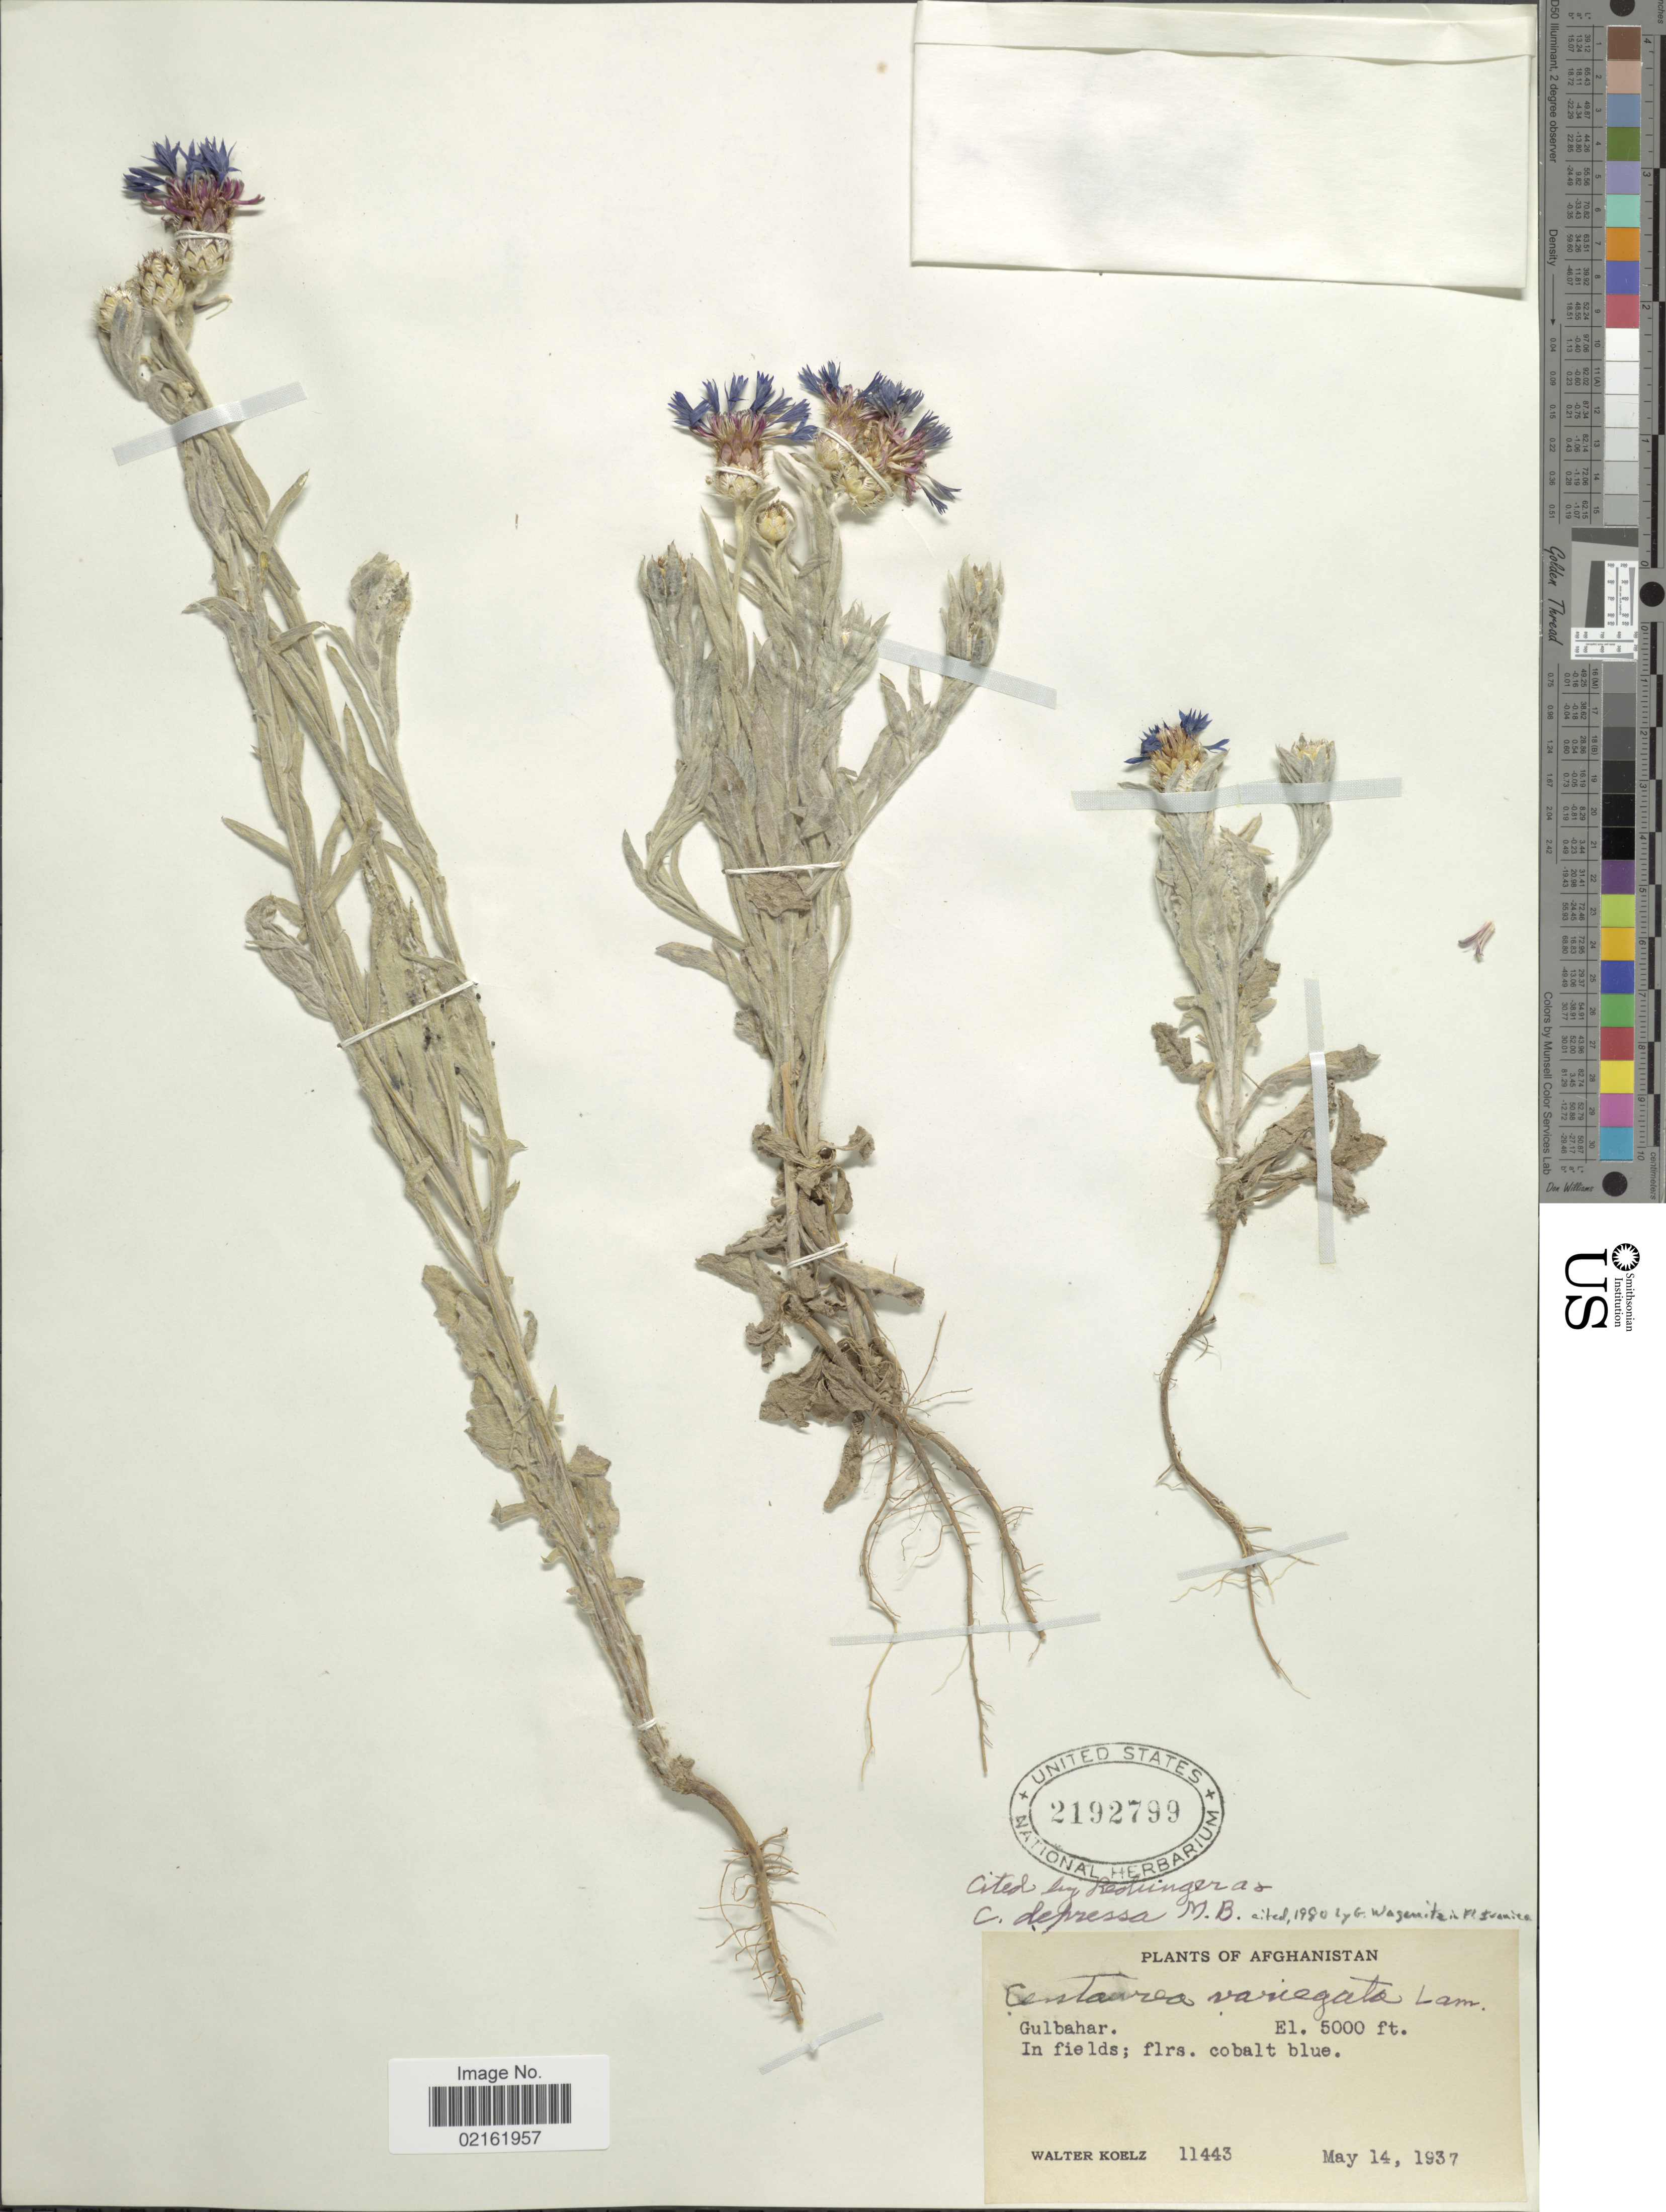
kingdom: Plantae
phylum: Tracheophyta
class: Magnoliopsida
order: Asterales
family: Asteraceae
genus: Centaurea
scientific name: Centaurea depressa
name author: M. Bieb.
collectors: W. N. Koelz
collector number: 11443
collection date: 1937-05-14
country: Afghanistan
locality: Gulbahar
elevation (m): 1524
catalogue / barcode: US 2192799